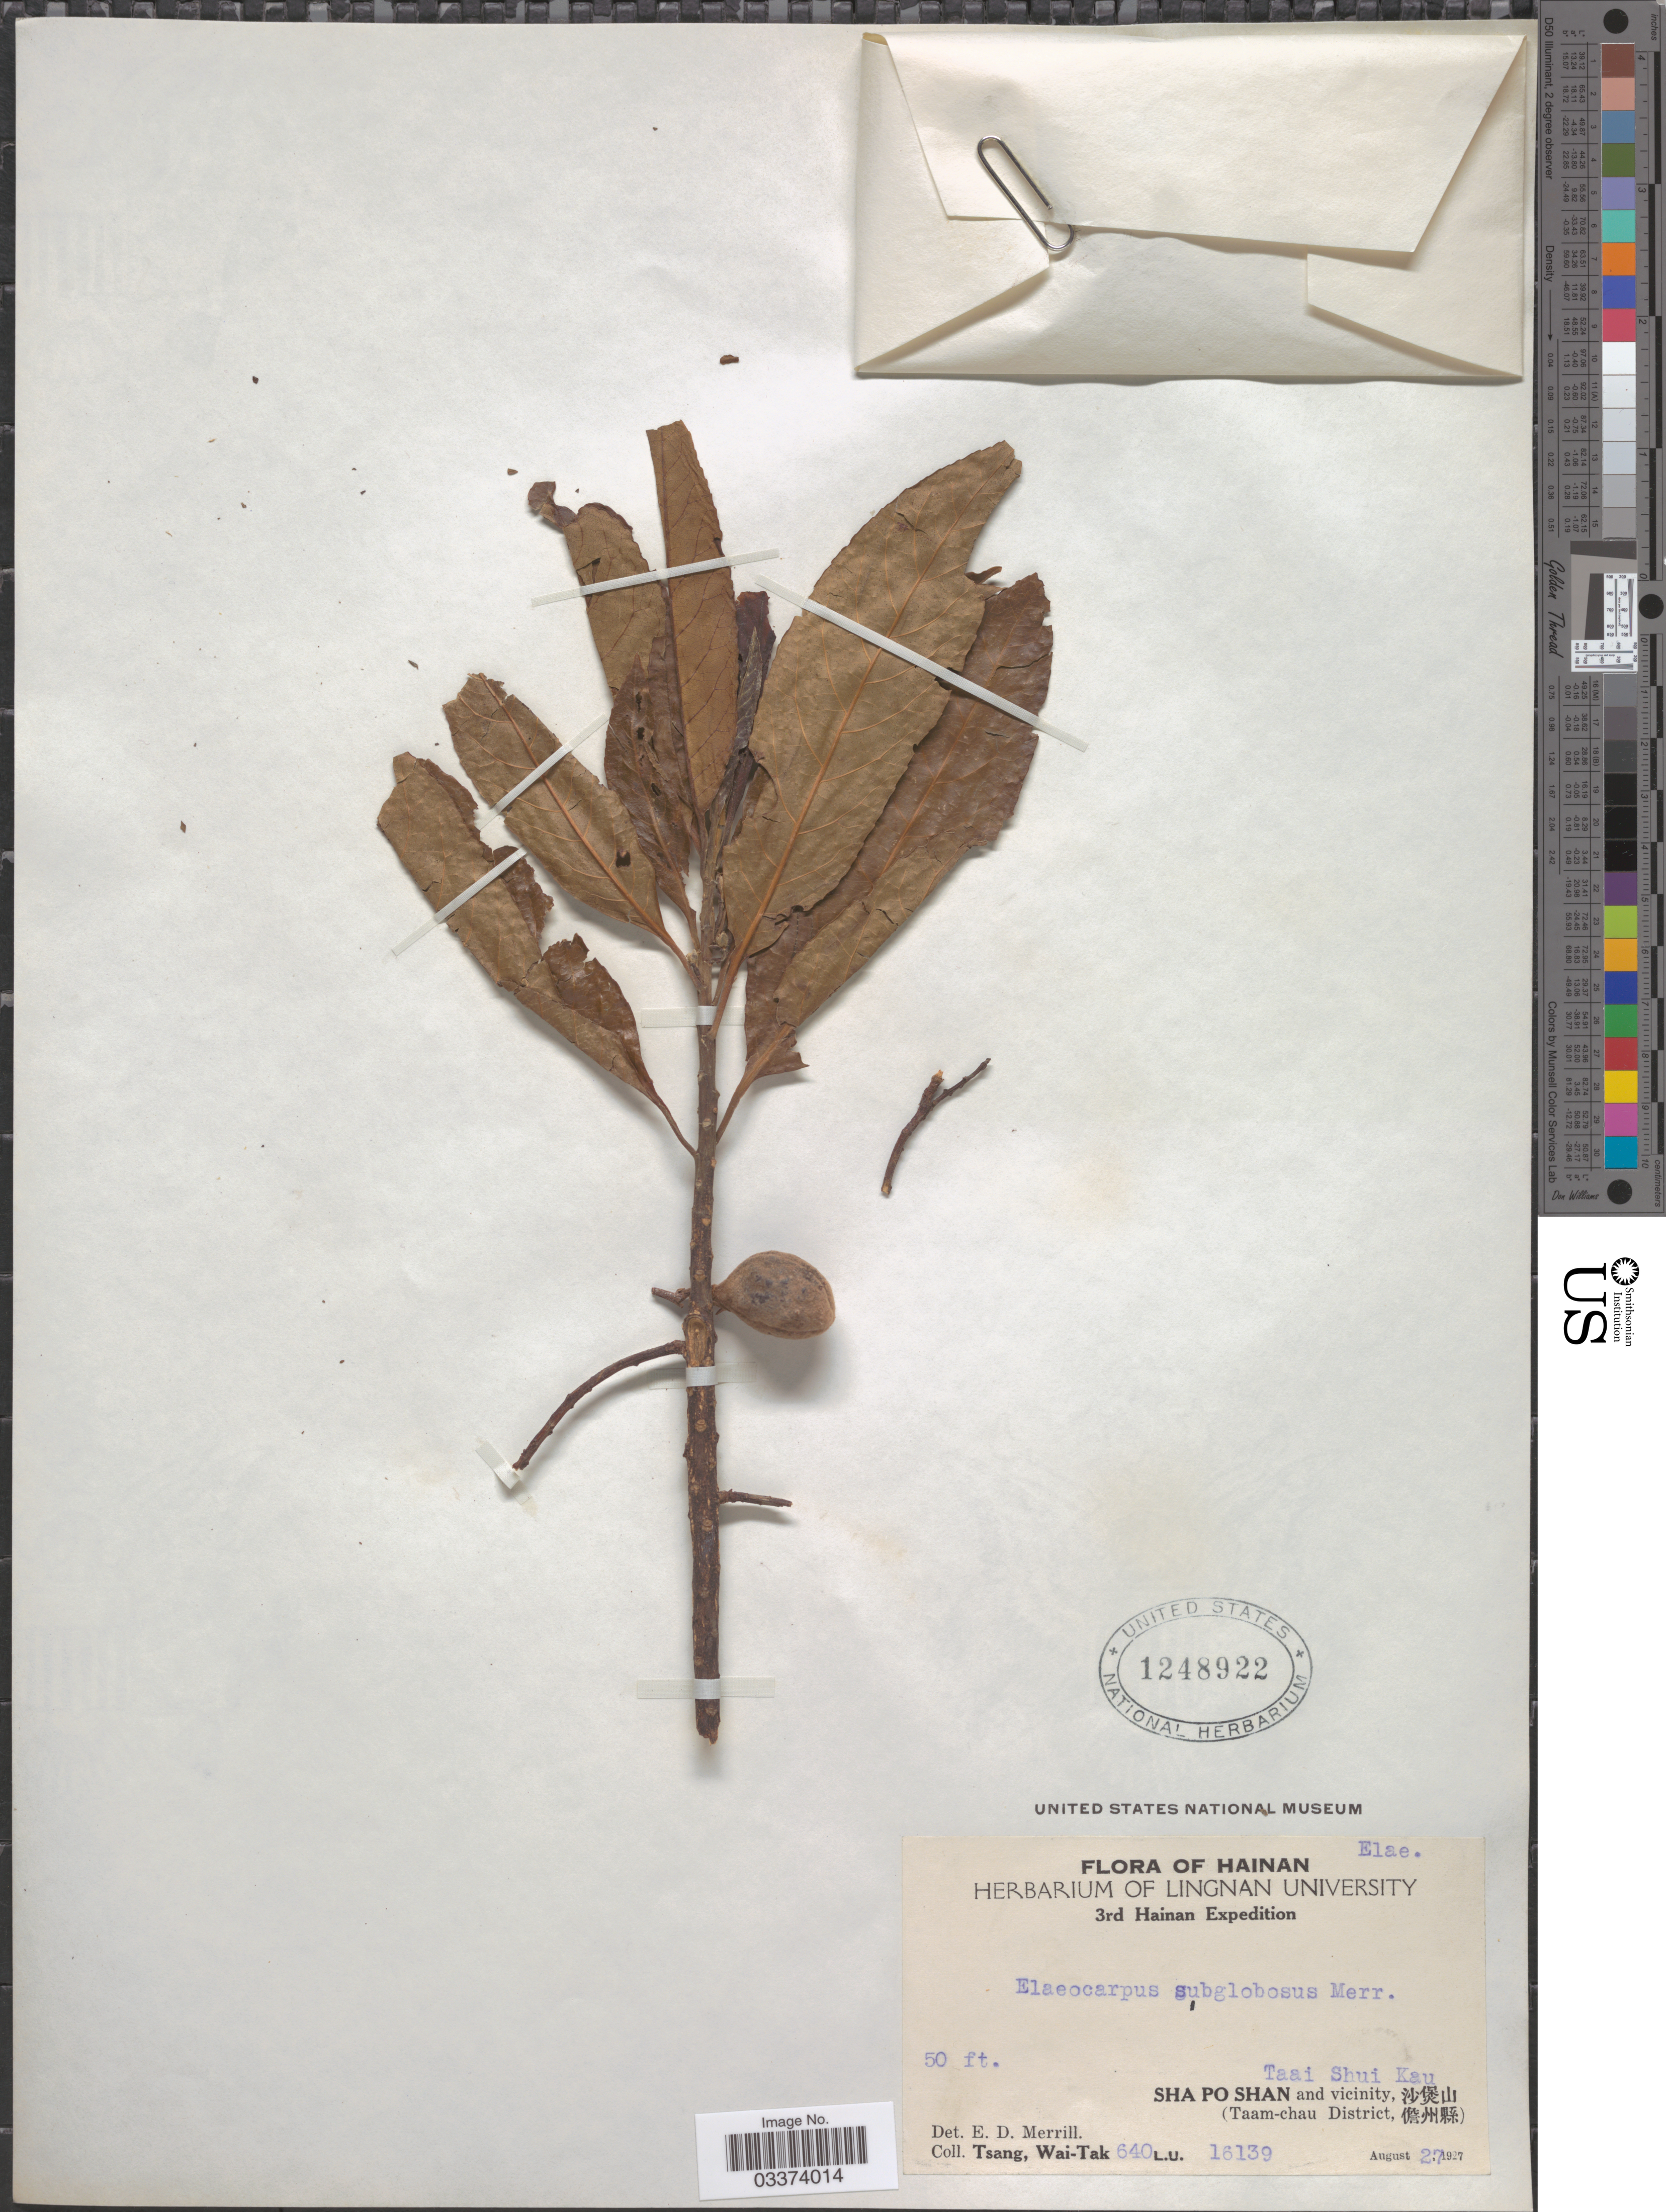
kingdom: Plantae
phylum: Tracheophyta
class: Magnoliopsida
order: Oxalidales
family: Elaeocarpaceae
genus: Elaeocarpus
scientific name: Elaeocarpus subglobosus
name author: Merr.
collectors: W. T. Tsang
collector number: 640L.U.16139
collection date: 1927-08-27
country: China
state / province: Hainan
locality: Taam-chau District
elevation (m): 15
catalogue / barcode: US 1248922